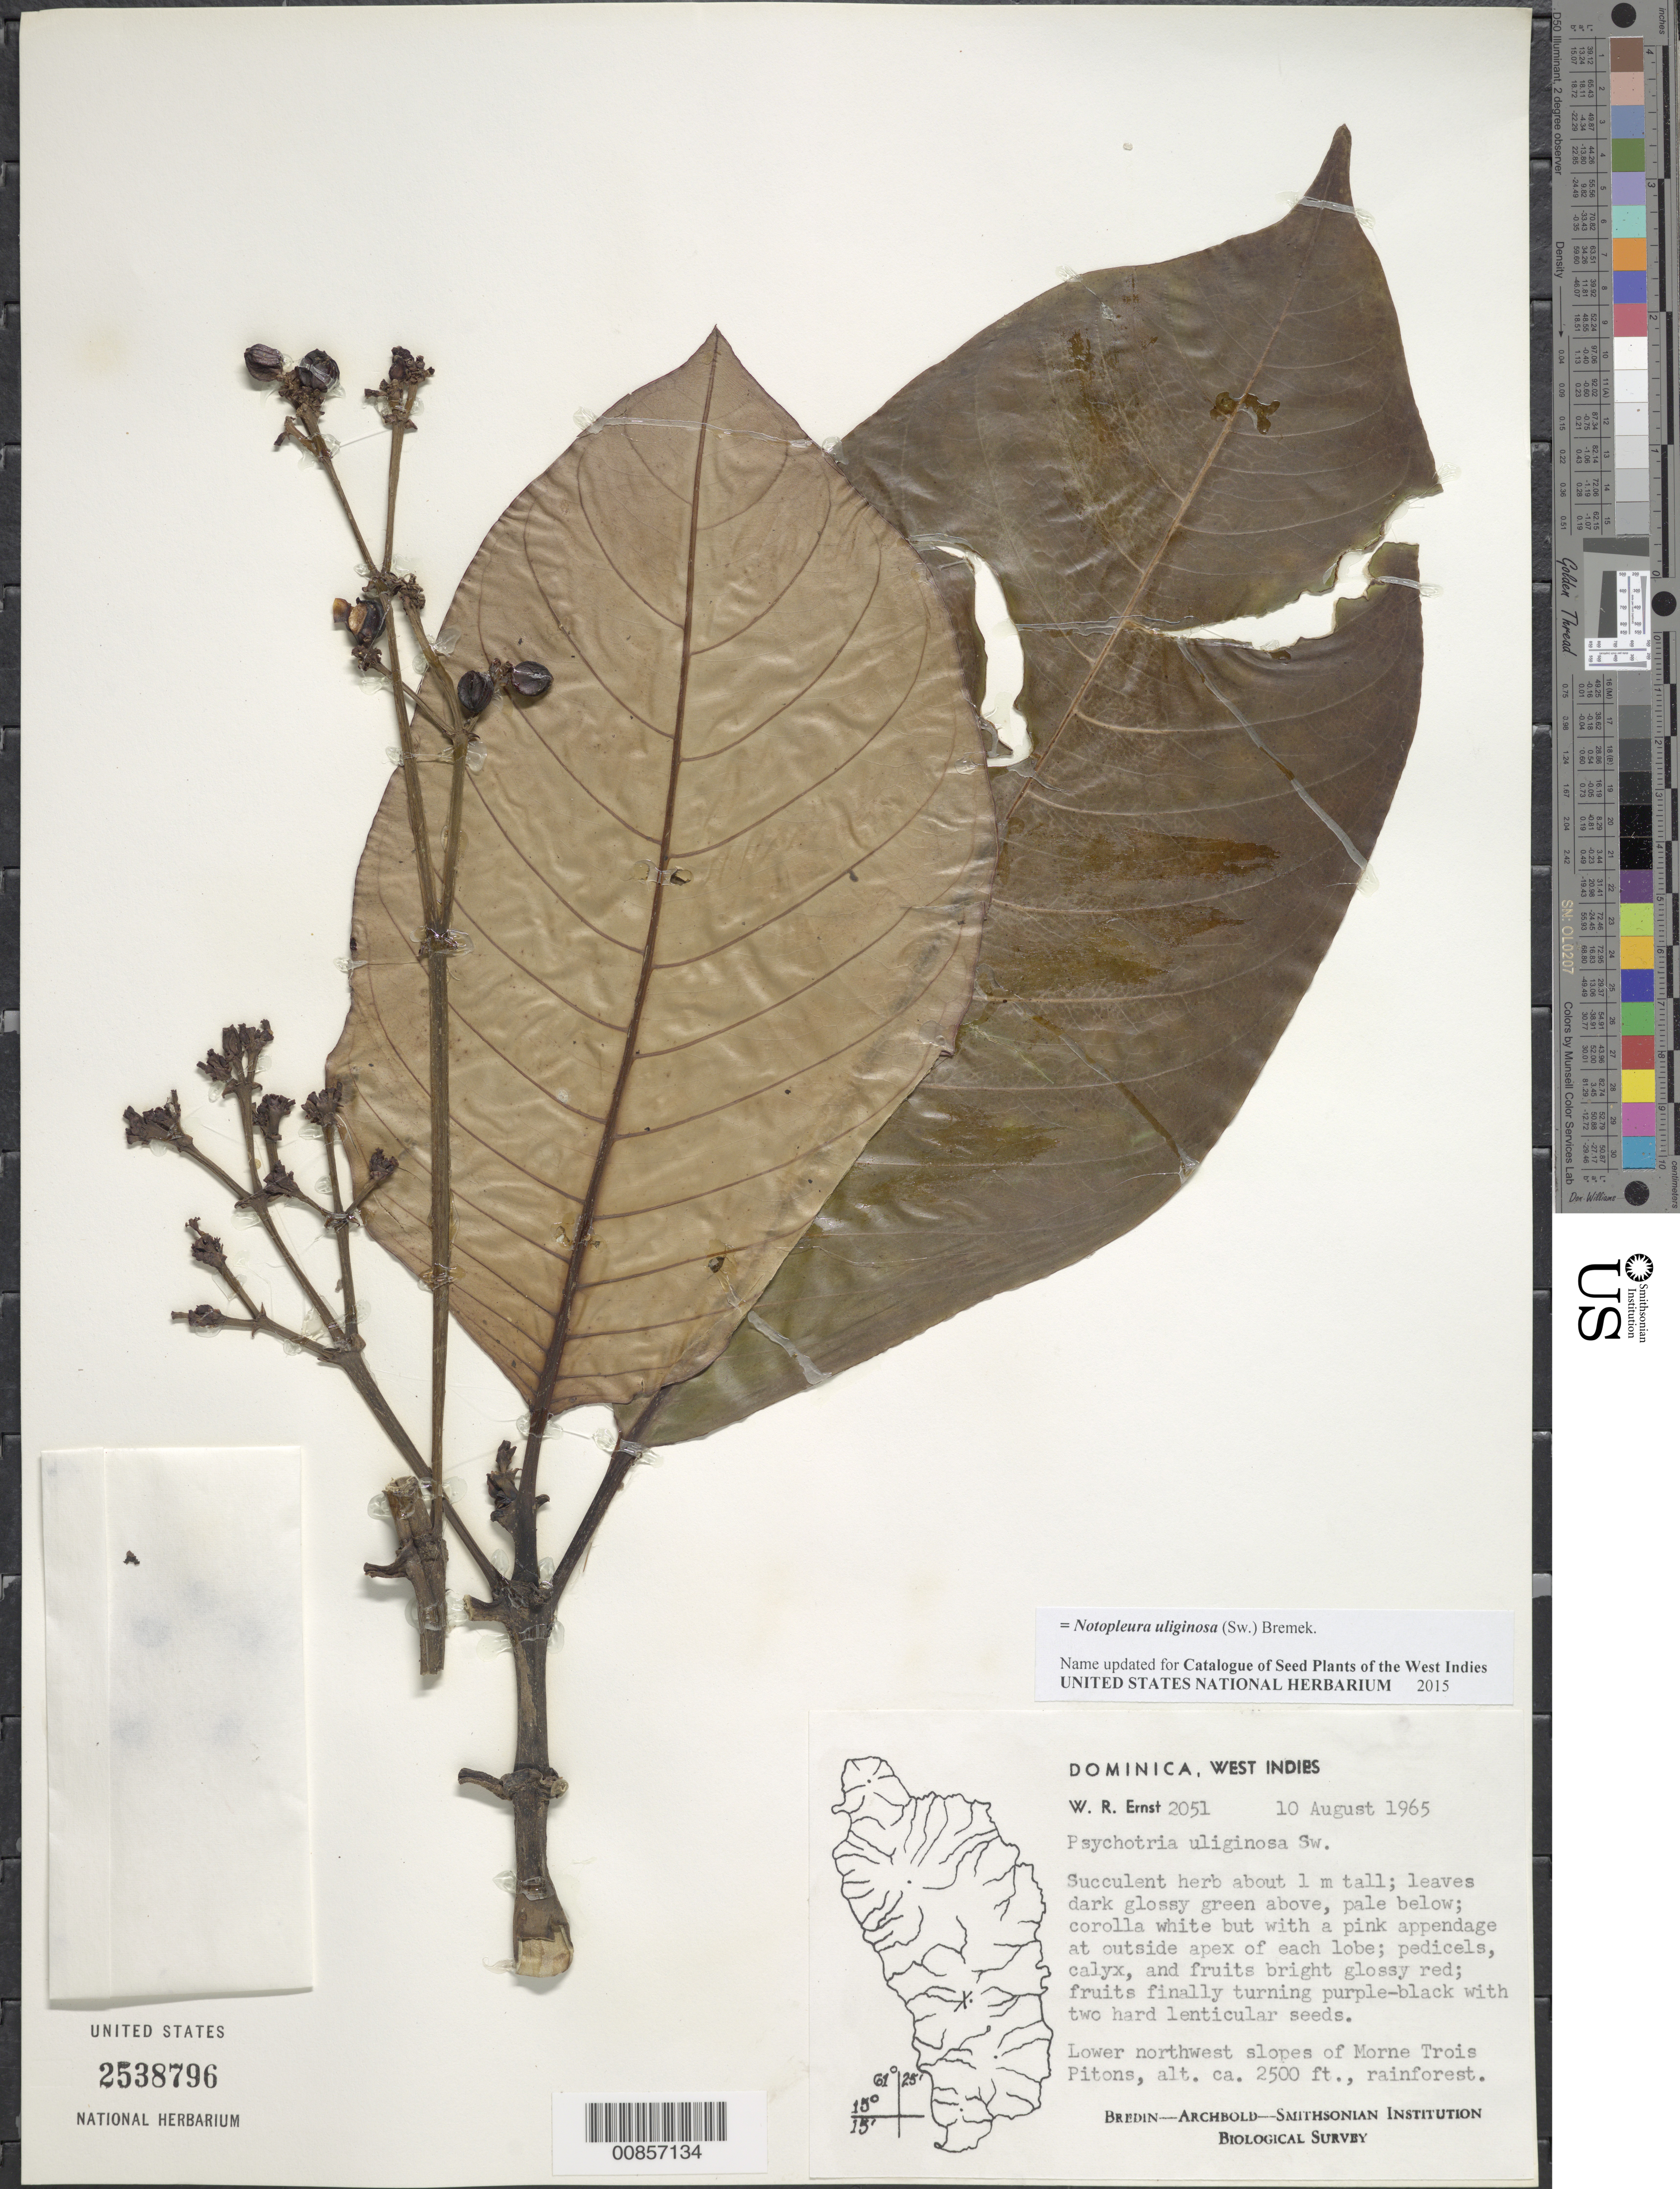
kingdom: Plantae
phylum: Tracheophyta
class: Magnoliopsida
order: Gentianales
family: Rubiaceae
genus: Notopleura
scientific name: Notopleura uliginosa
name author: (Sw.) Bremek.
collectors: W. R. Ernst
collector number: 2051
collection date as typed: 10 Aug 1965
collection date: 1965-08-10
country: Dominica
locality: Lower northwest slopes of Morne Trois Pitons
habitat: Rainforest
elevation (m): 762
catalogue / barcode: US 2538796